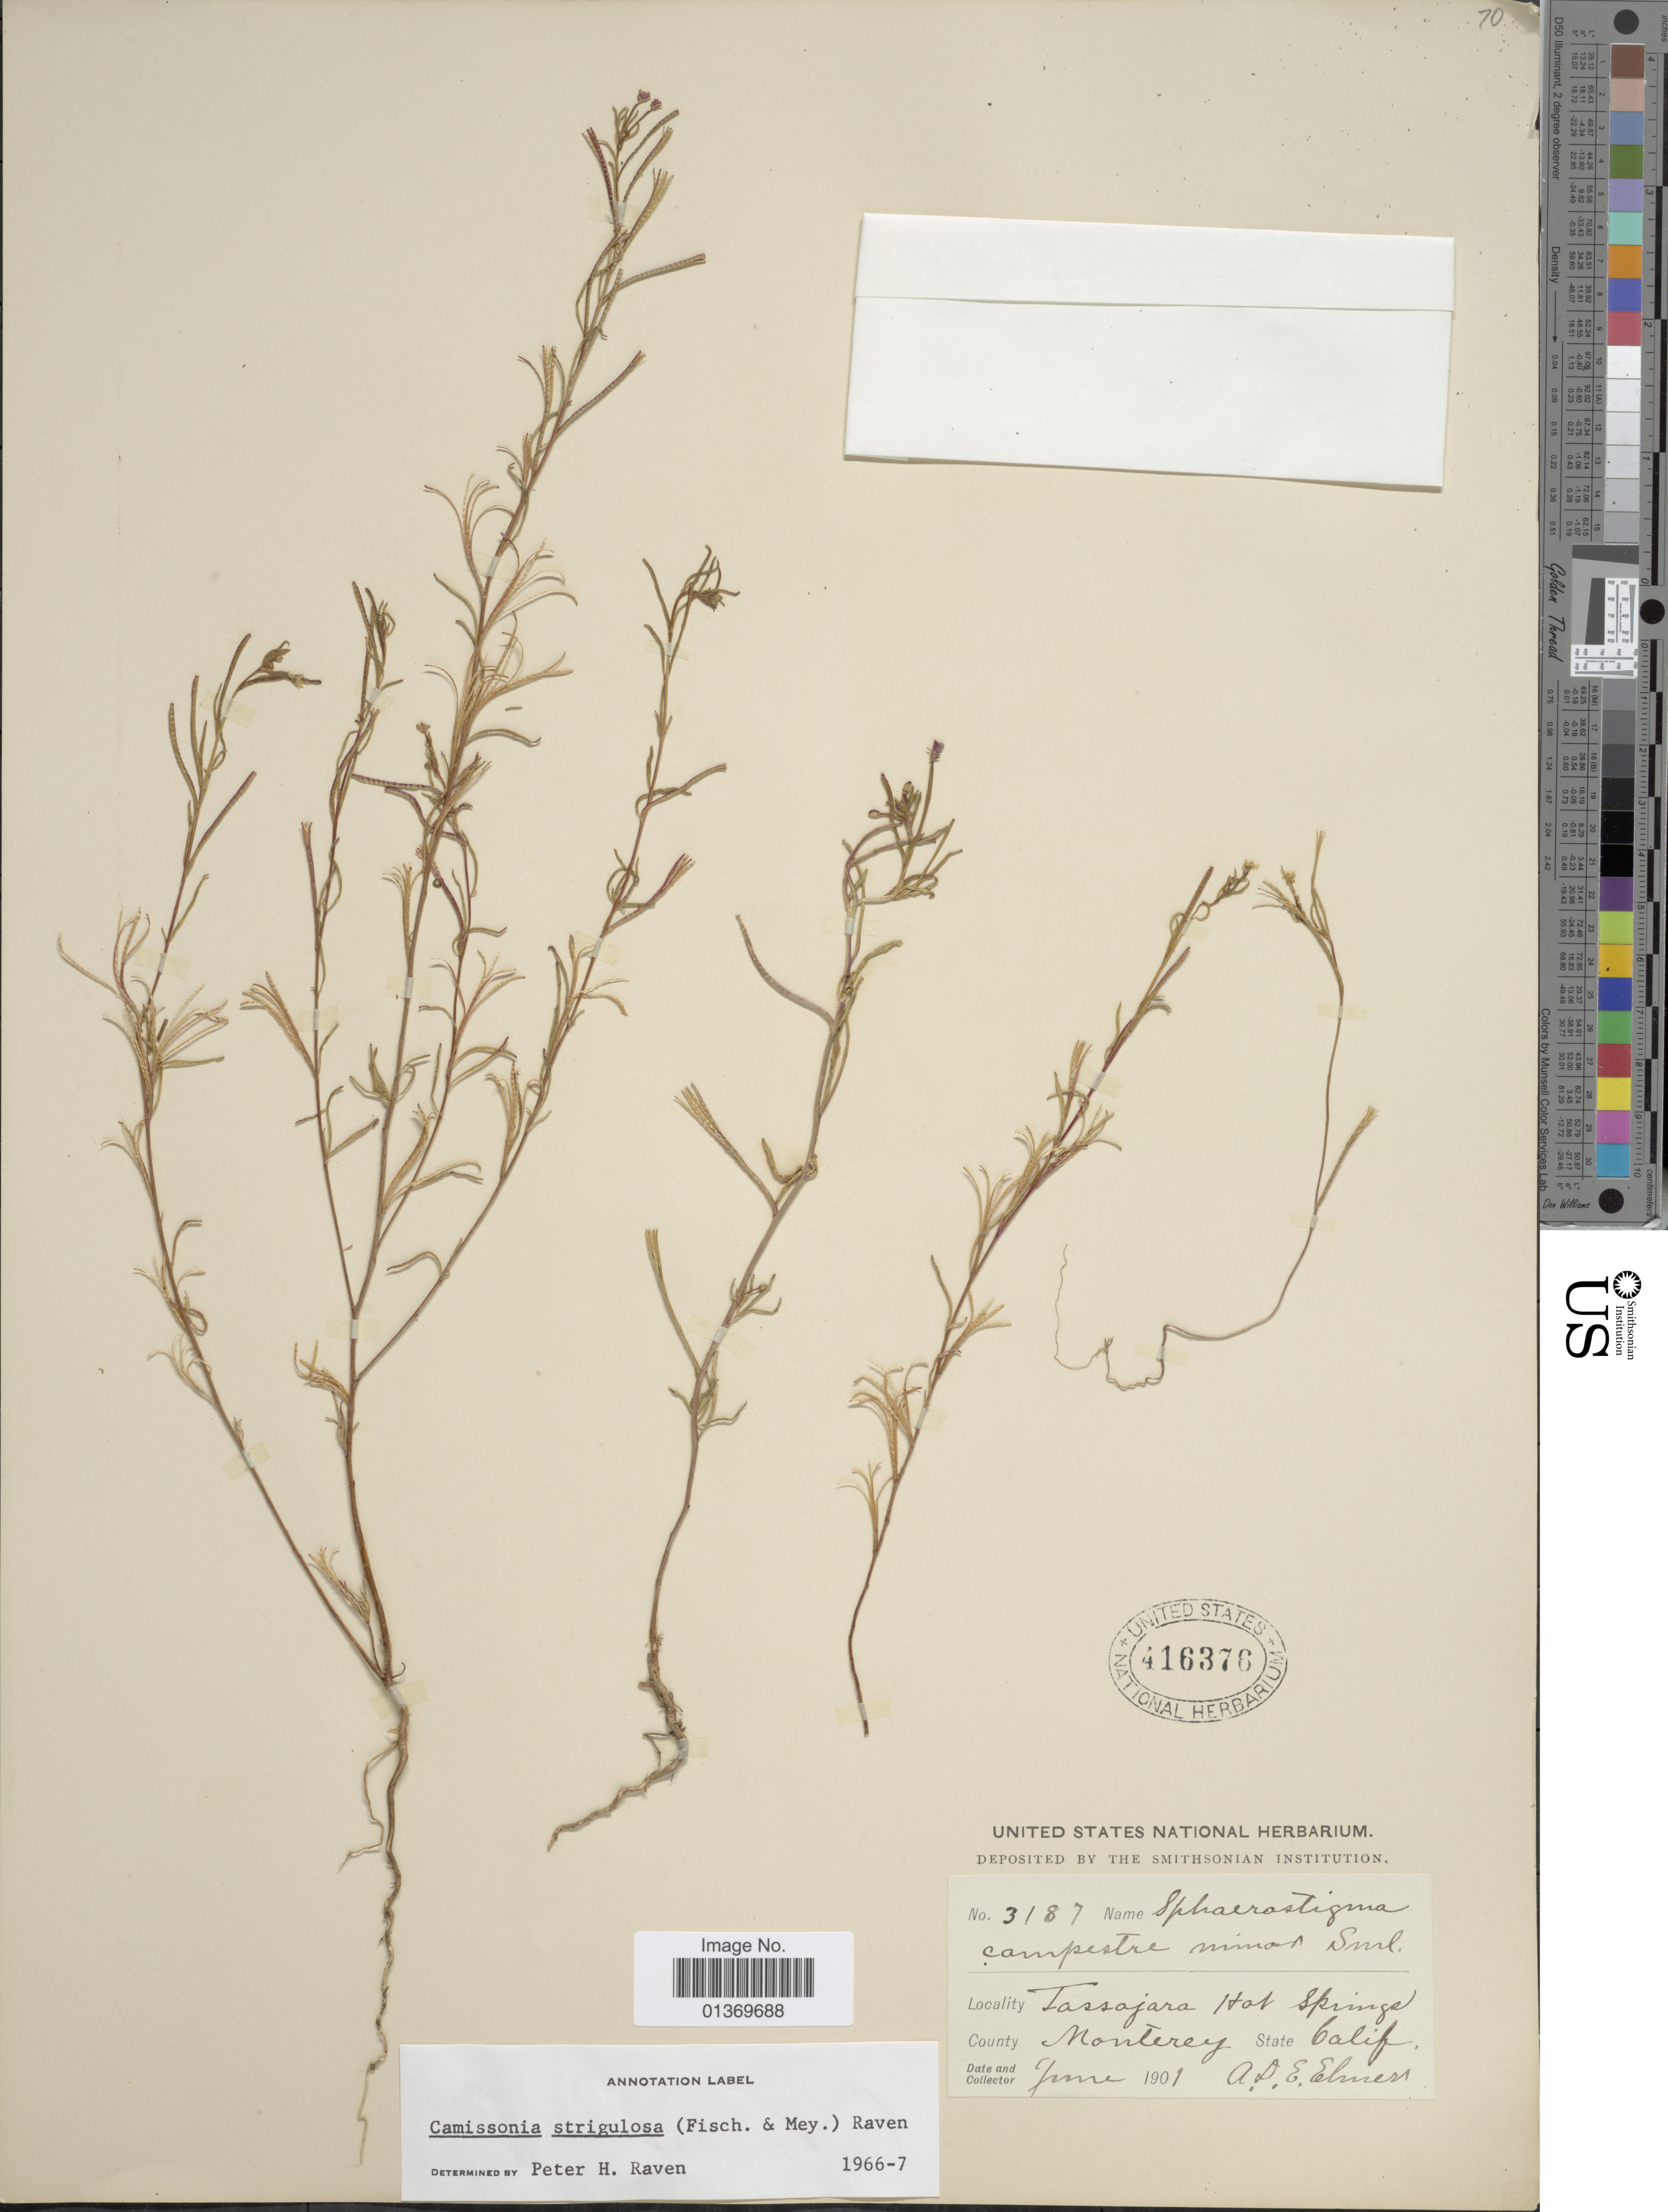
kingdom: Plantae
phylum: Tracheophyta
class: Magnoliopsida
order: Myrtales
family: Onagraceae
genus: Camissonia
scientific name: Camissonia strigulosa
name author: (Fisch. & C.A. Mey.) P.H. Raven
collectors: A. D. E. Elmer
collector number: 3187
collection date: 1901-06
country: United States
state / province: California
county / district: Monterey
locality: Tassajara Hot Springs, County Monterey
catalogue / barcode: US 416376